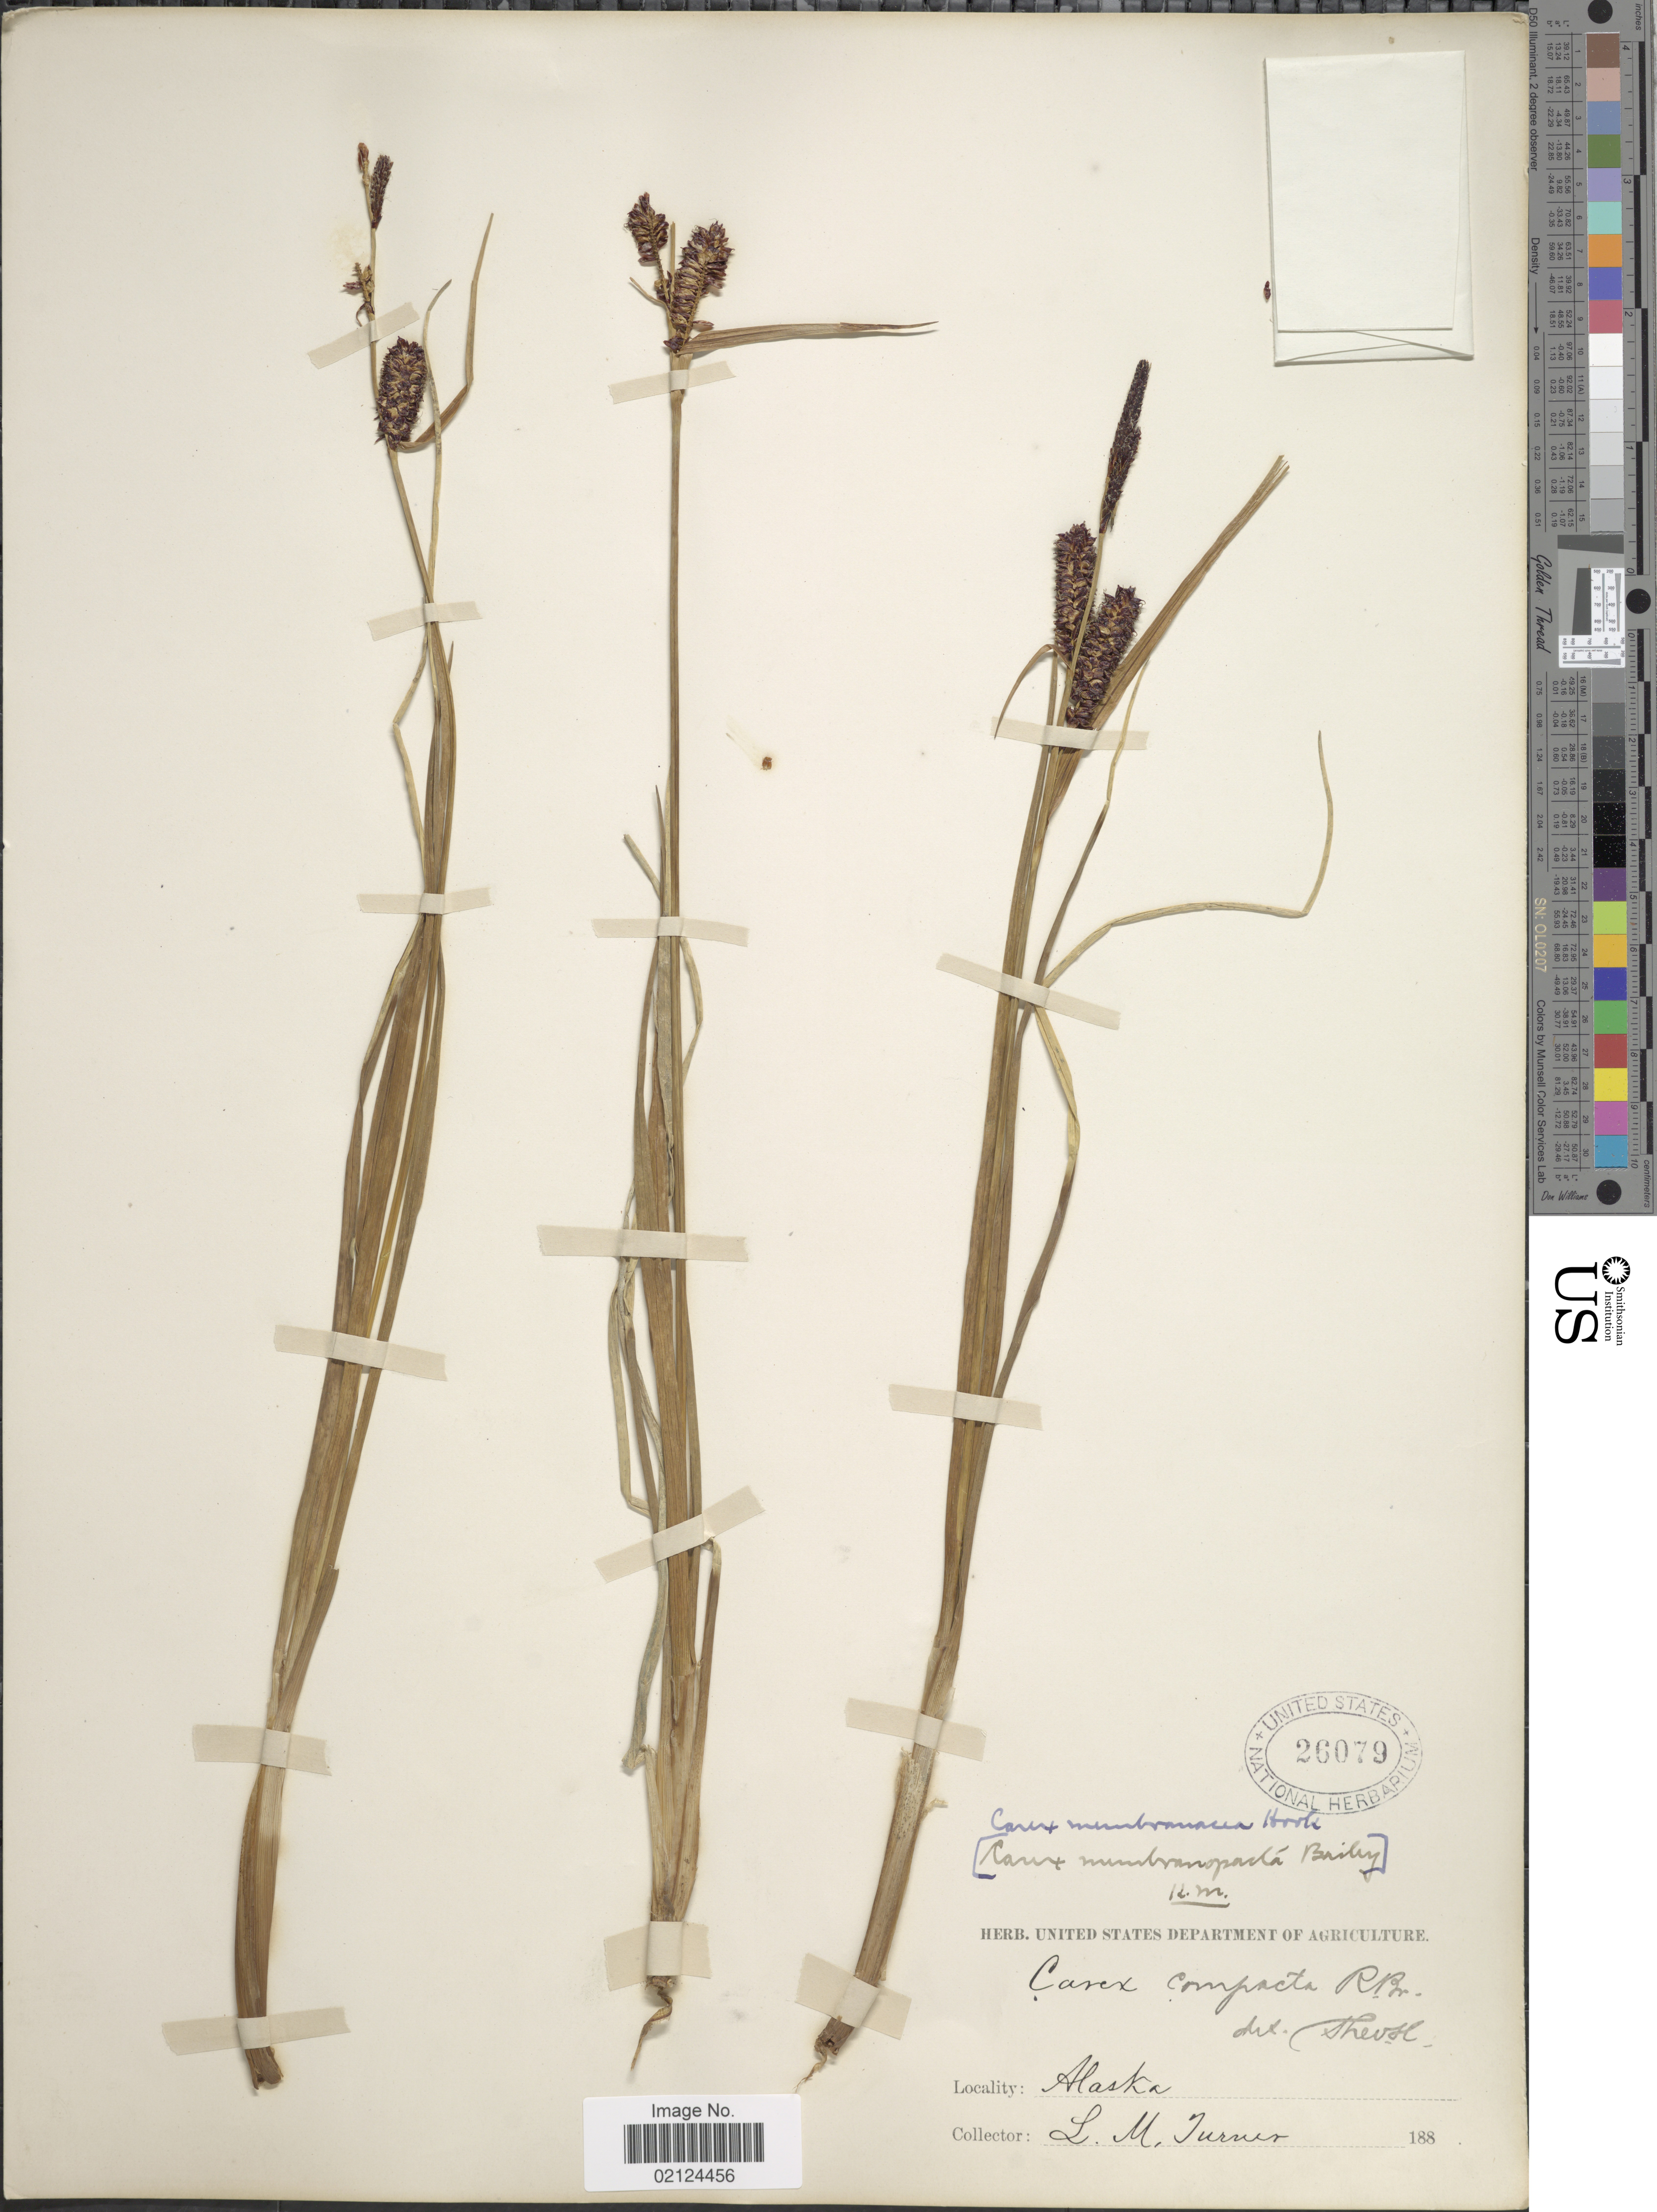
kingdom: Plantae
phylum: Tracheophyta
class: Liliopsida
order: Poales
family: Cyperaceae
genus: Carex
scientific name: Carex membranacea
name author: Hook.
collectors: L. M. Turner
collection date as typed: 188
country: United States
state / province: Alaska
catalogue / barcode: US 26079